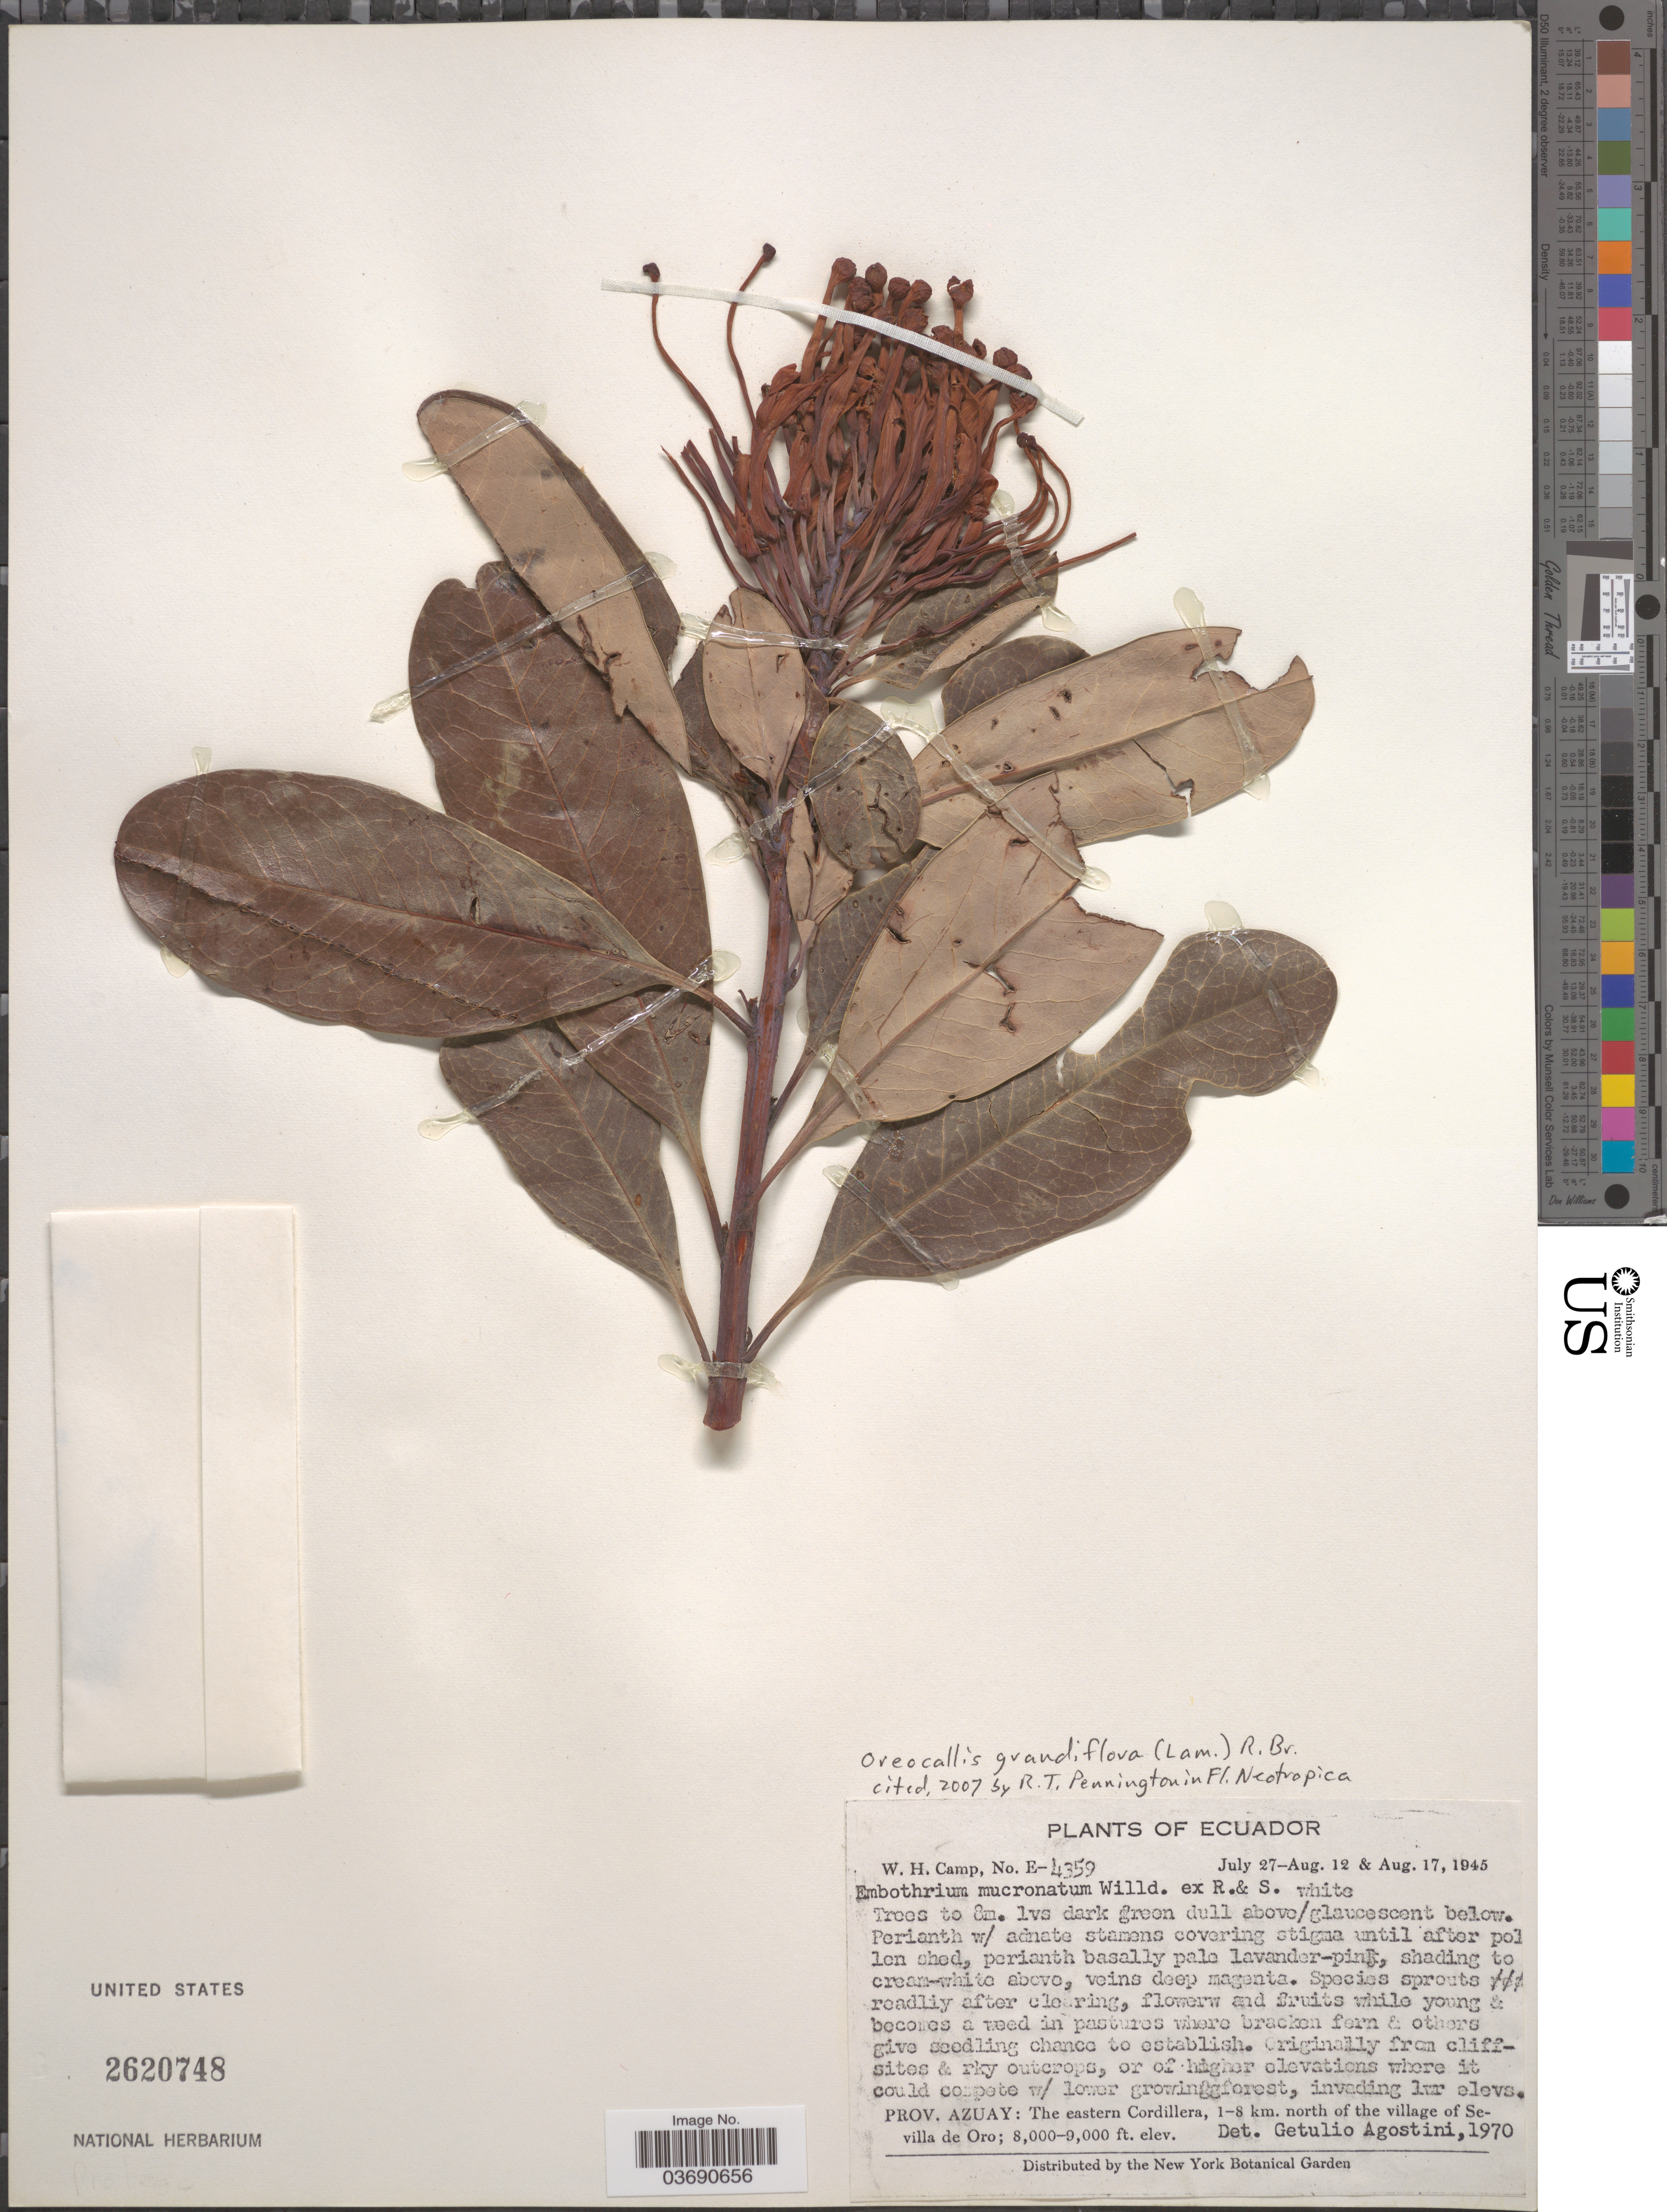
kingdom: Plantae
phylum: Tracheophyta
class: Magnoliopsida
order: Proteales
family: Proteaceae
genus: Oreocallis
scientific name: Oreocallis grandiflora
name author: (Lam.) R. Br.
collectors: W. H. Camp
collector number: E-4359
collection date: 1945-07-27/1945-08-17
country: Ecuador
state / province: Azuay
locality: The eastern cordillera, 1-8 km. north of the village of Sevilla de Oro.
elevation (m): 2438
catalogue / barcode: US 2620748